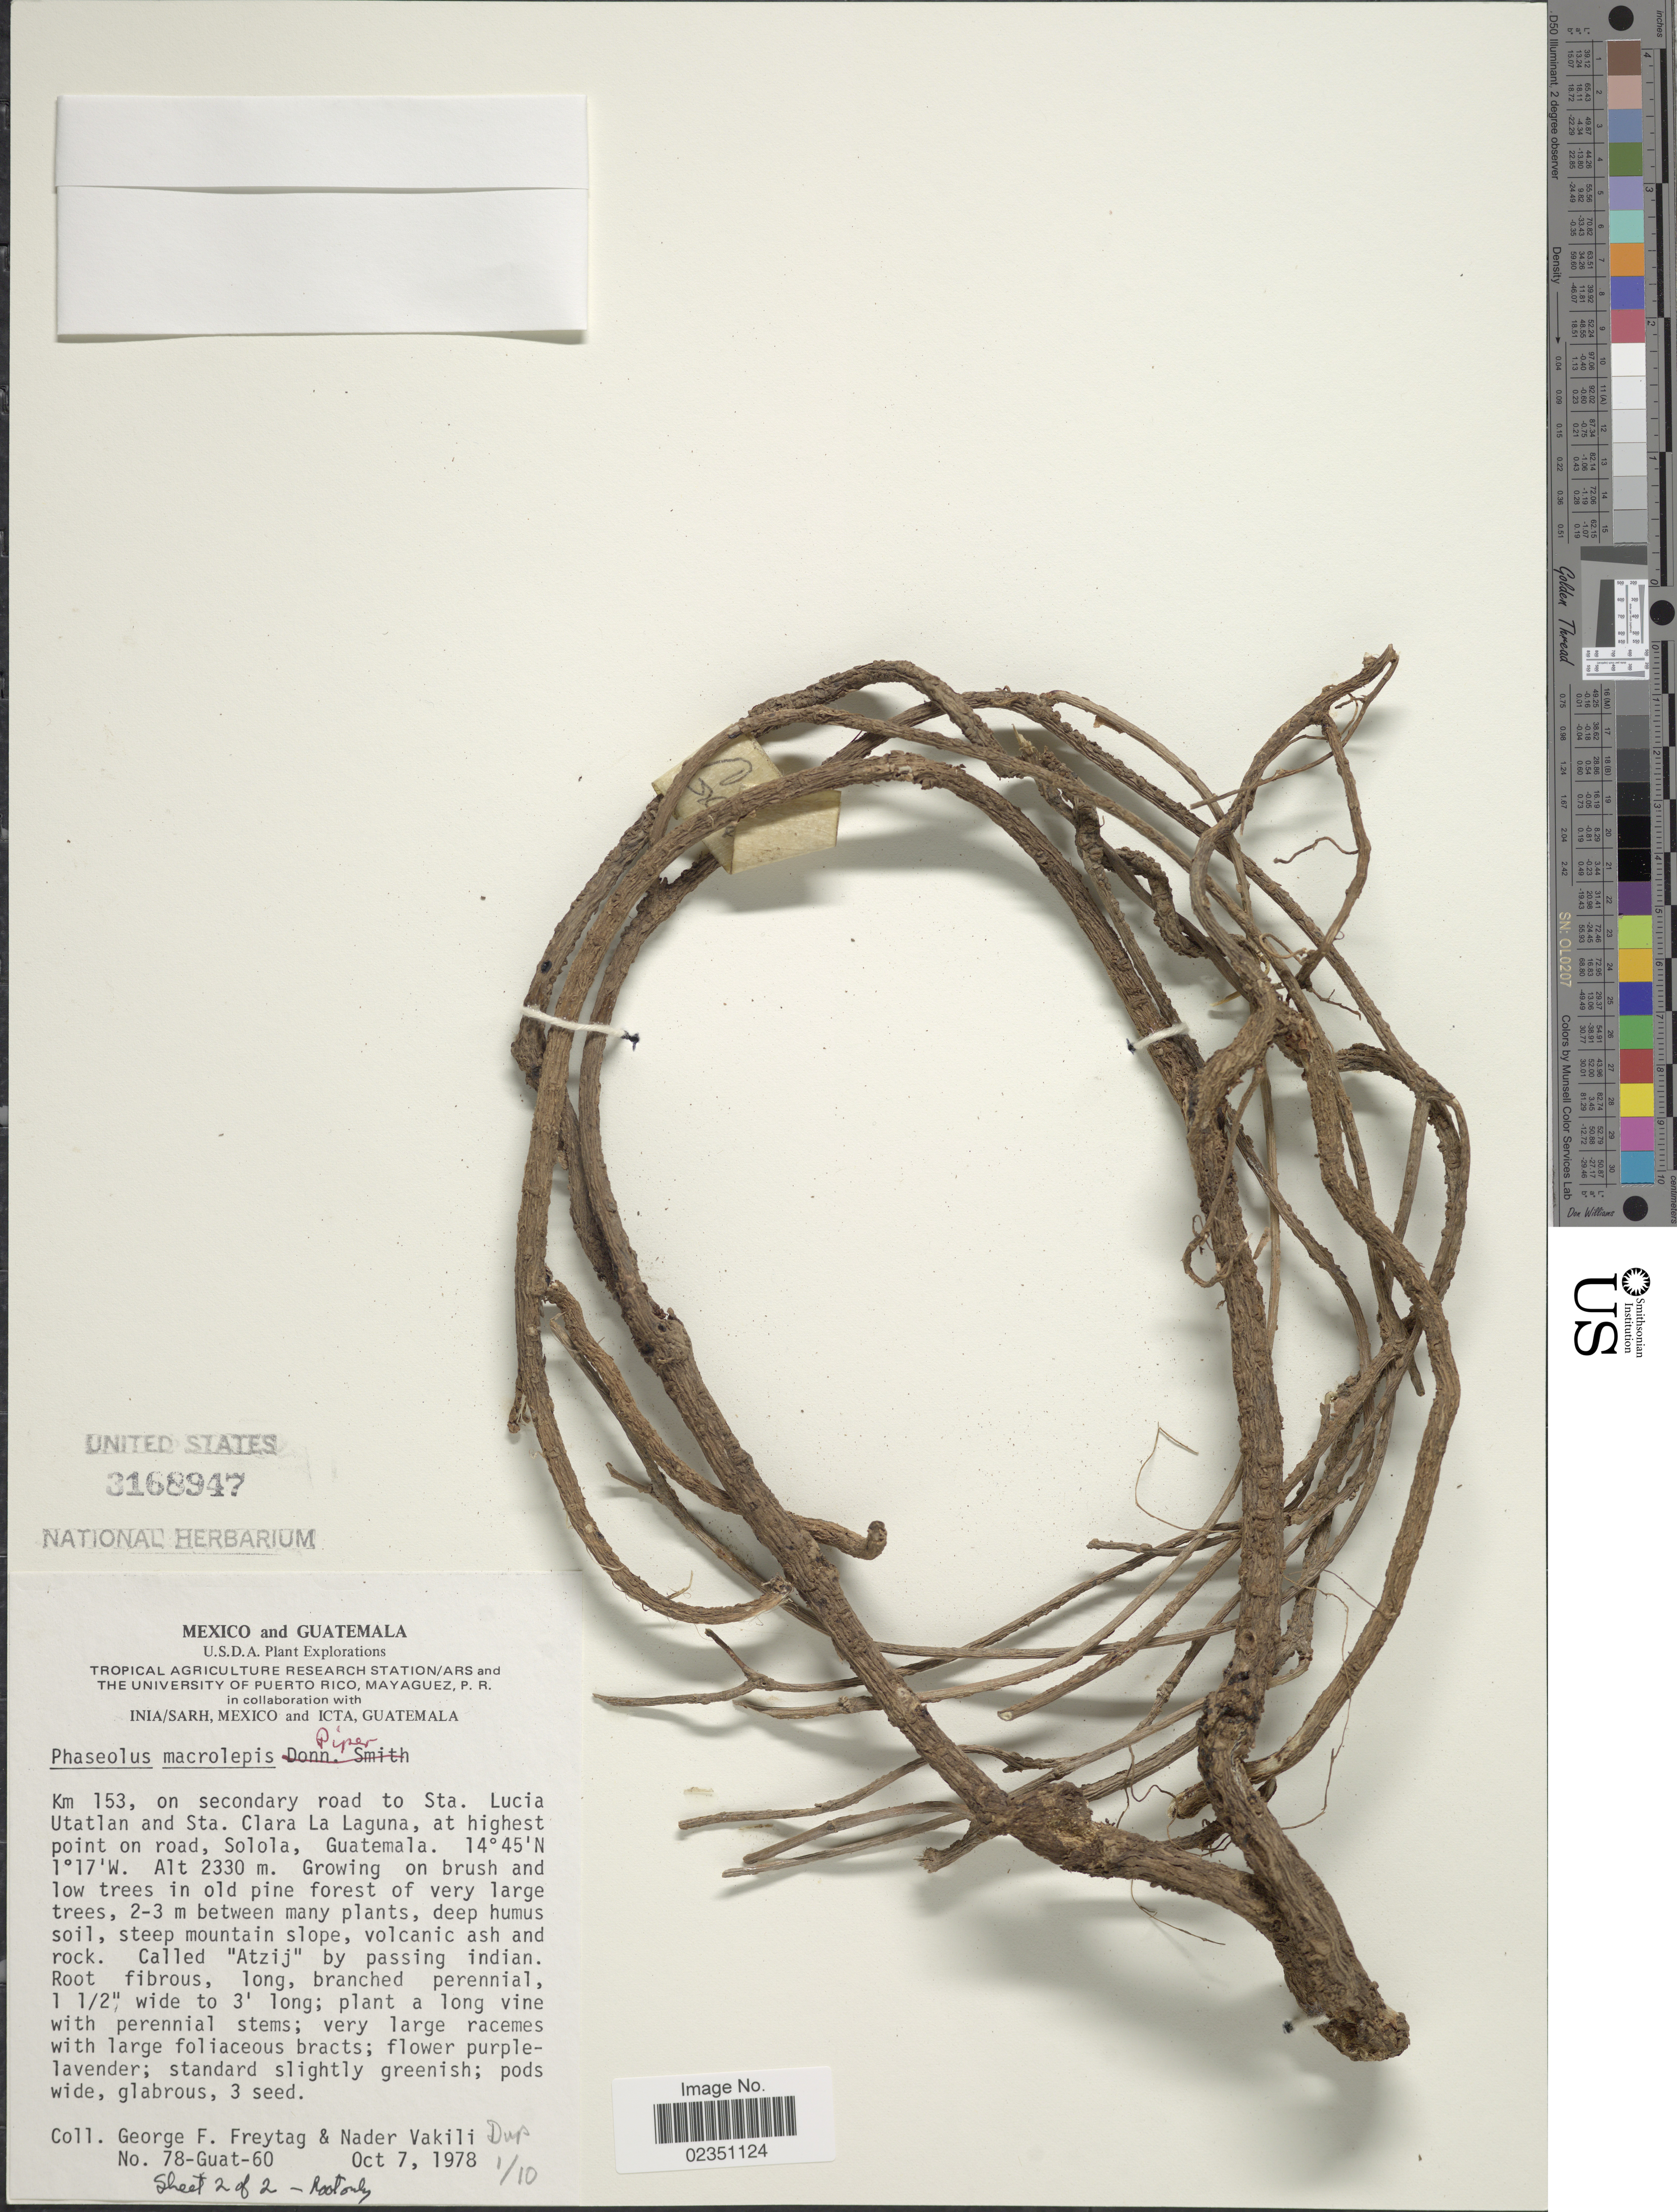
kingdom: Plantae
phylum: Tracheophyta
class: Magnoliopsida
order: Fabales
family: Fabaceae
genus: Phaseolus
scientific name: Phaseolus macrolepis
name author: Piper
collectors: G. F. Freytag & N. Vakili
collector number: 78-Guat-60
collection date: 1978-10-07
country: Guatemala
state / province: Sololá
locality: Km 153, on secondary road to Sta. Lucia Utatlan and Sta Clara La Laguna, at highest point on road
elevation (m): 2330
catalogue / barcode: US 3168947